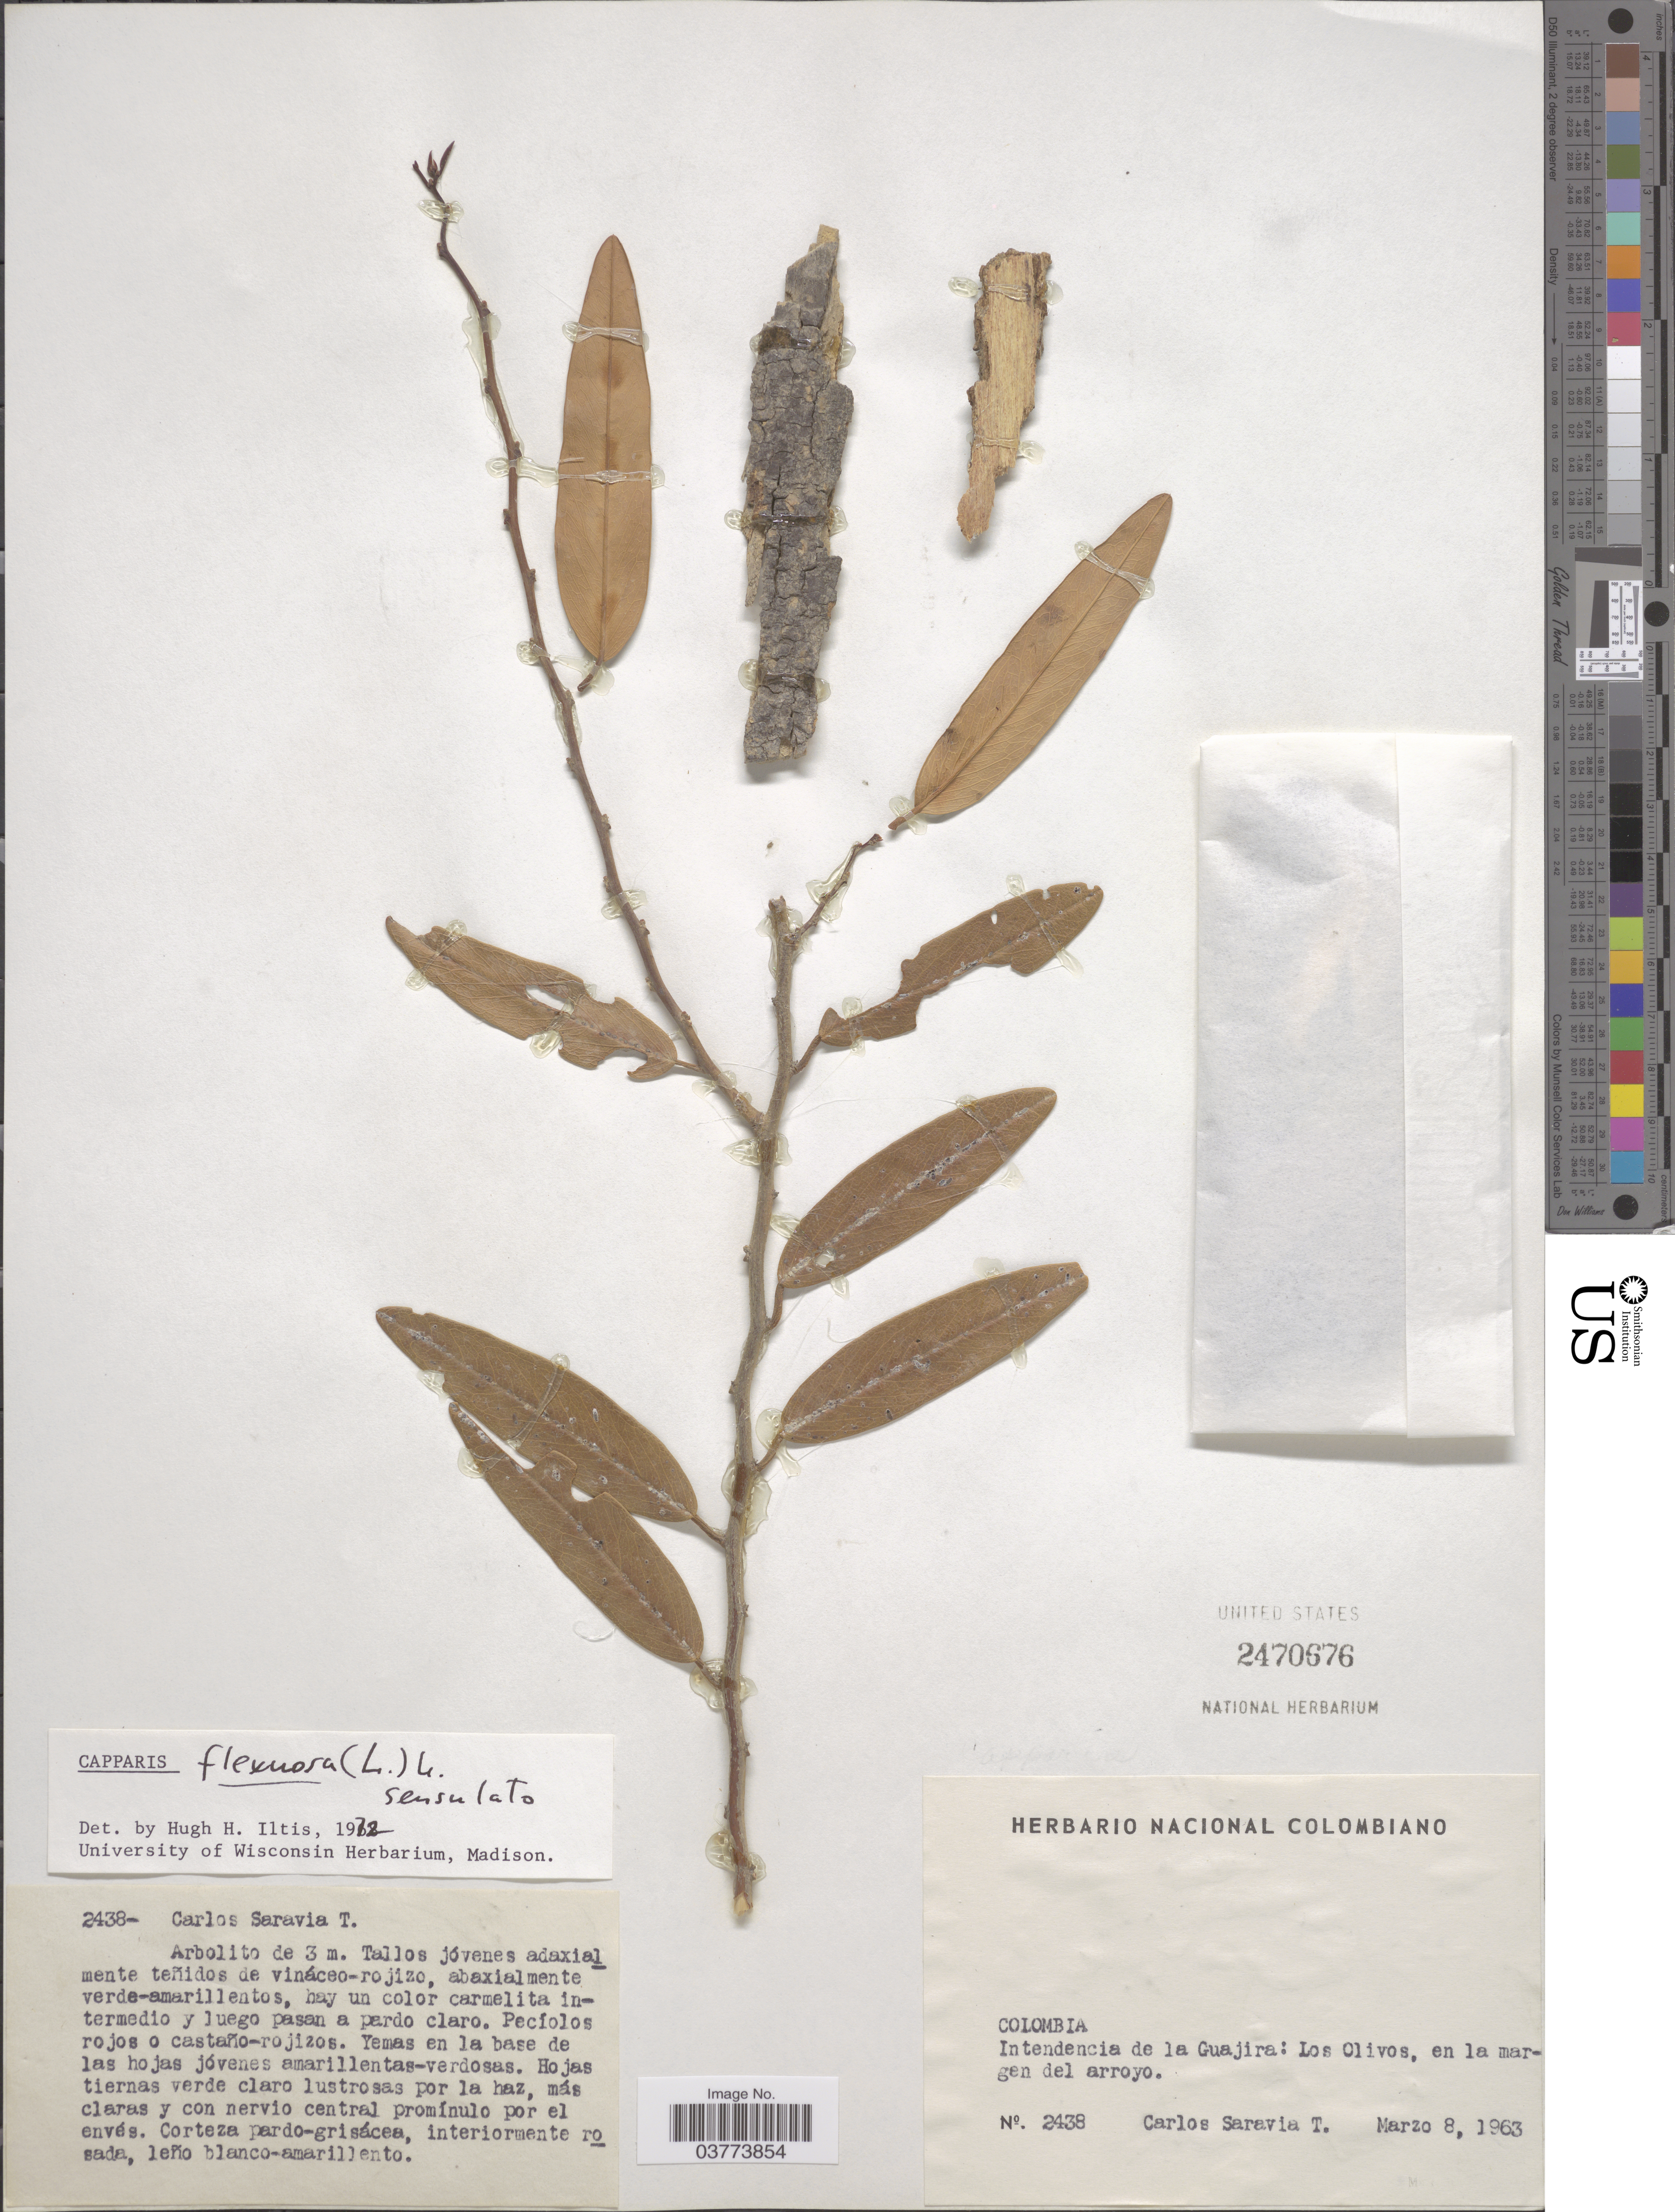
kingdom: Plantae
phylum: Tracheophyta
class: Magnoliopsida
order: Brassicales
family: Capparaceae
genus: Cynophalla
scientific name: Cynophalla flexuosa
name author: (L.) J. Presl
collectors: C. Saravia T.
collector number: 2438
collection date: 1963-03-08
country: Colombia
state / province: La Guajira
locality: Intendencia de la Guajira: Los Olivos, en la margen del arroyo.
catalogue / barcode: US 2470676